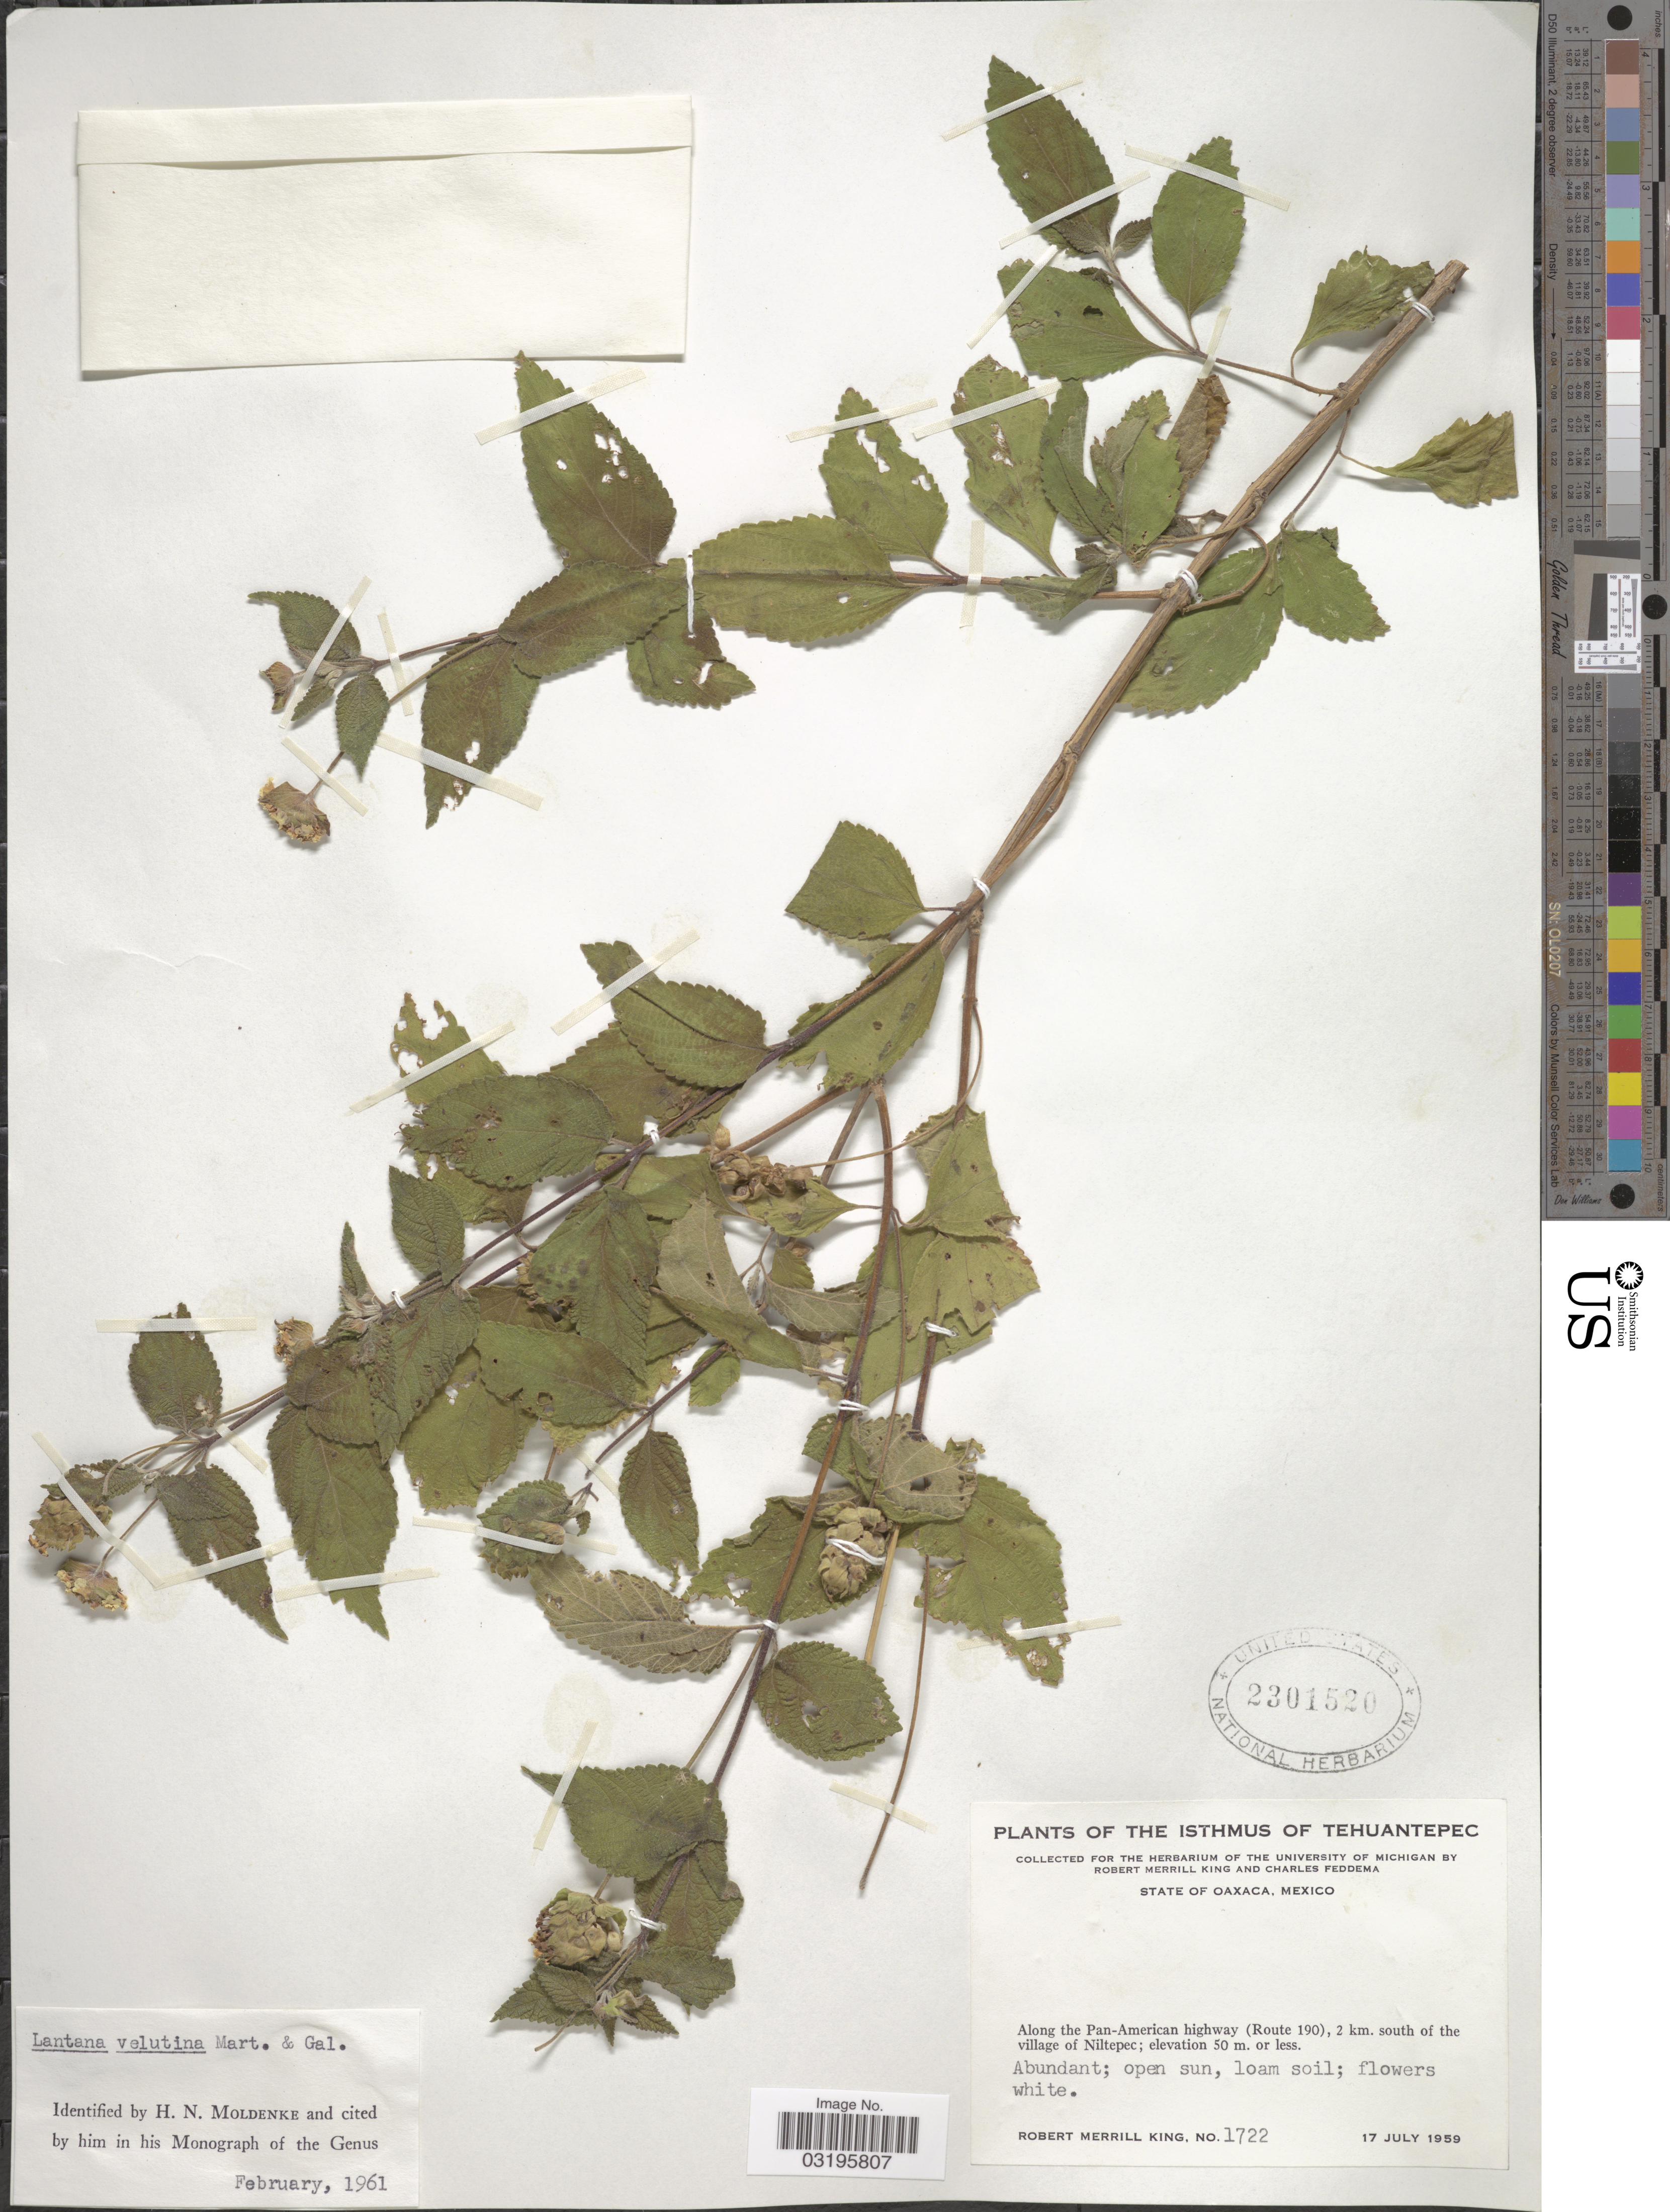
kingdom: Plantae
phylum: Tracheophyta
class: Magnoliopsida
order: Lamiales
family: Verbenaceae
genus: Lantana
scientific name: Lantana velutina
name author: M. Martens & Galeotti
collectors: R. M. King & C. Feddema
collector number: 1722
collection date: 1959-07-17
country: Mexico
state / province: Oaxaca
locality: Isthmus of Tehuantepec. Along the Pan-American highway (Route 190), 2 km. south of the village of Niltepec.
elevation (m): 50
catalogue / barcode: US 2301520